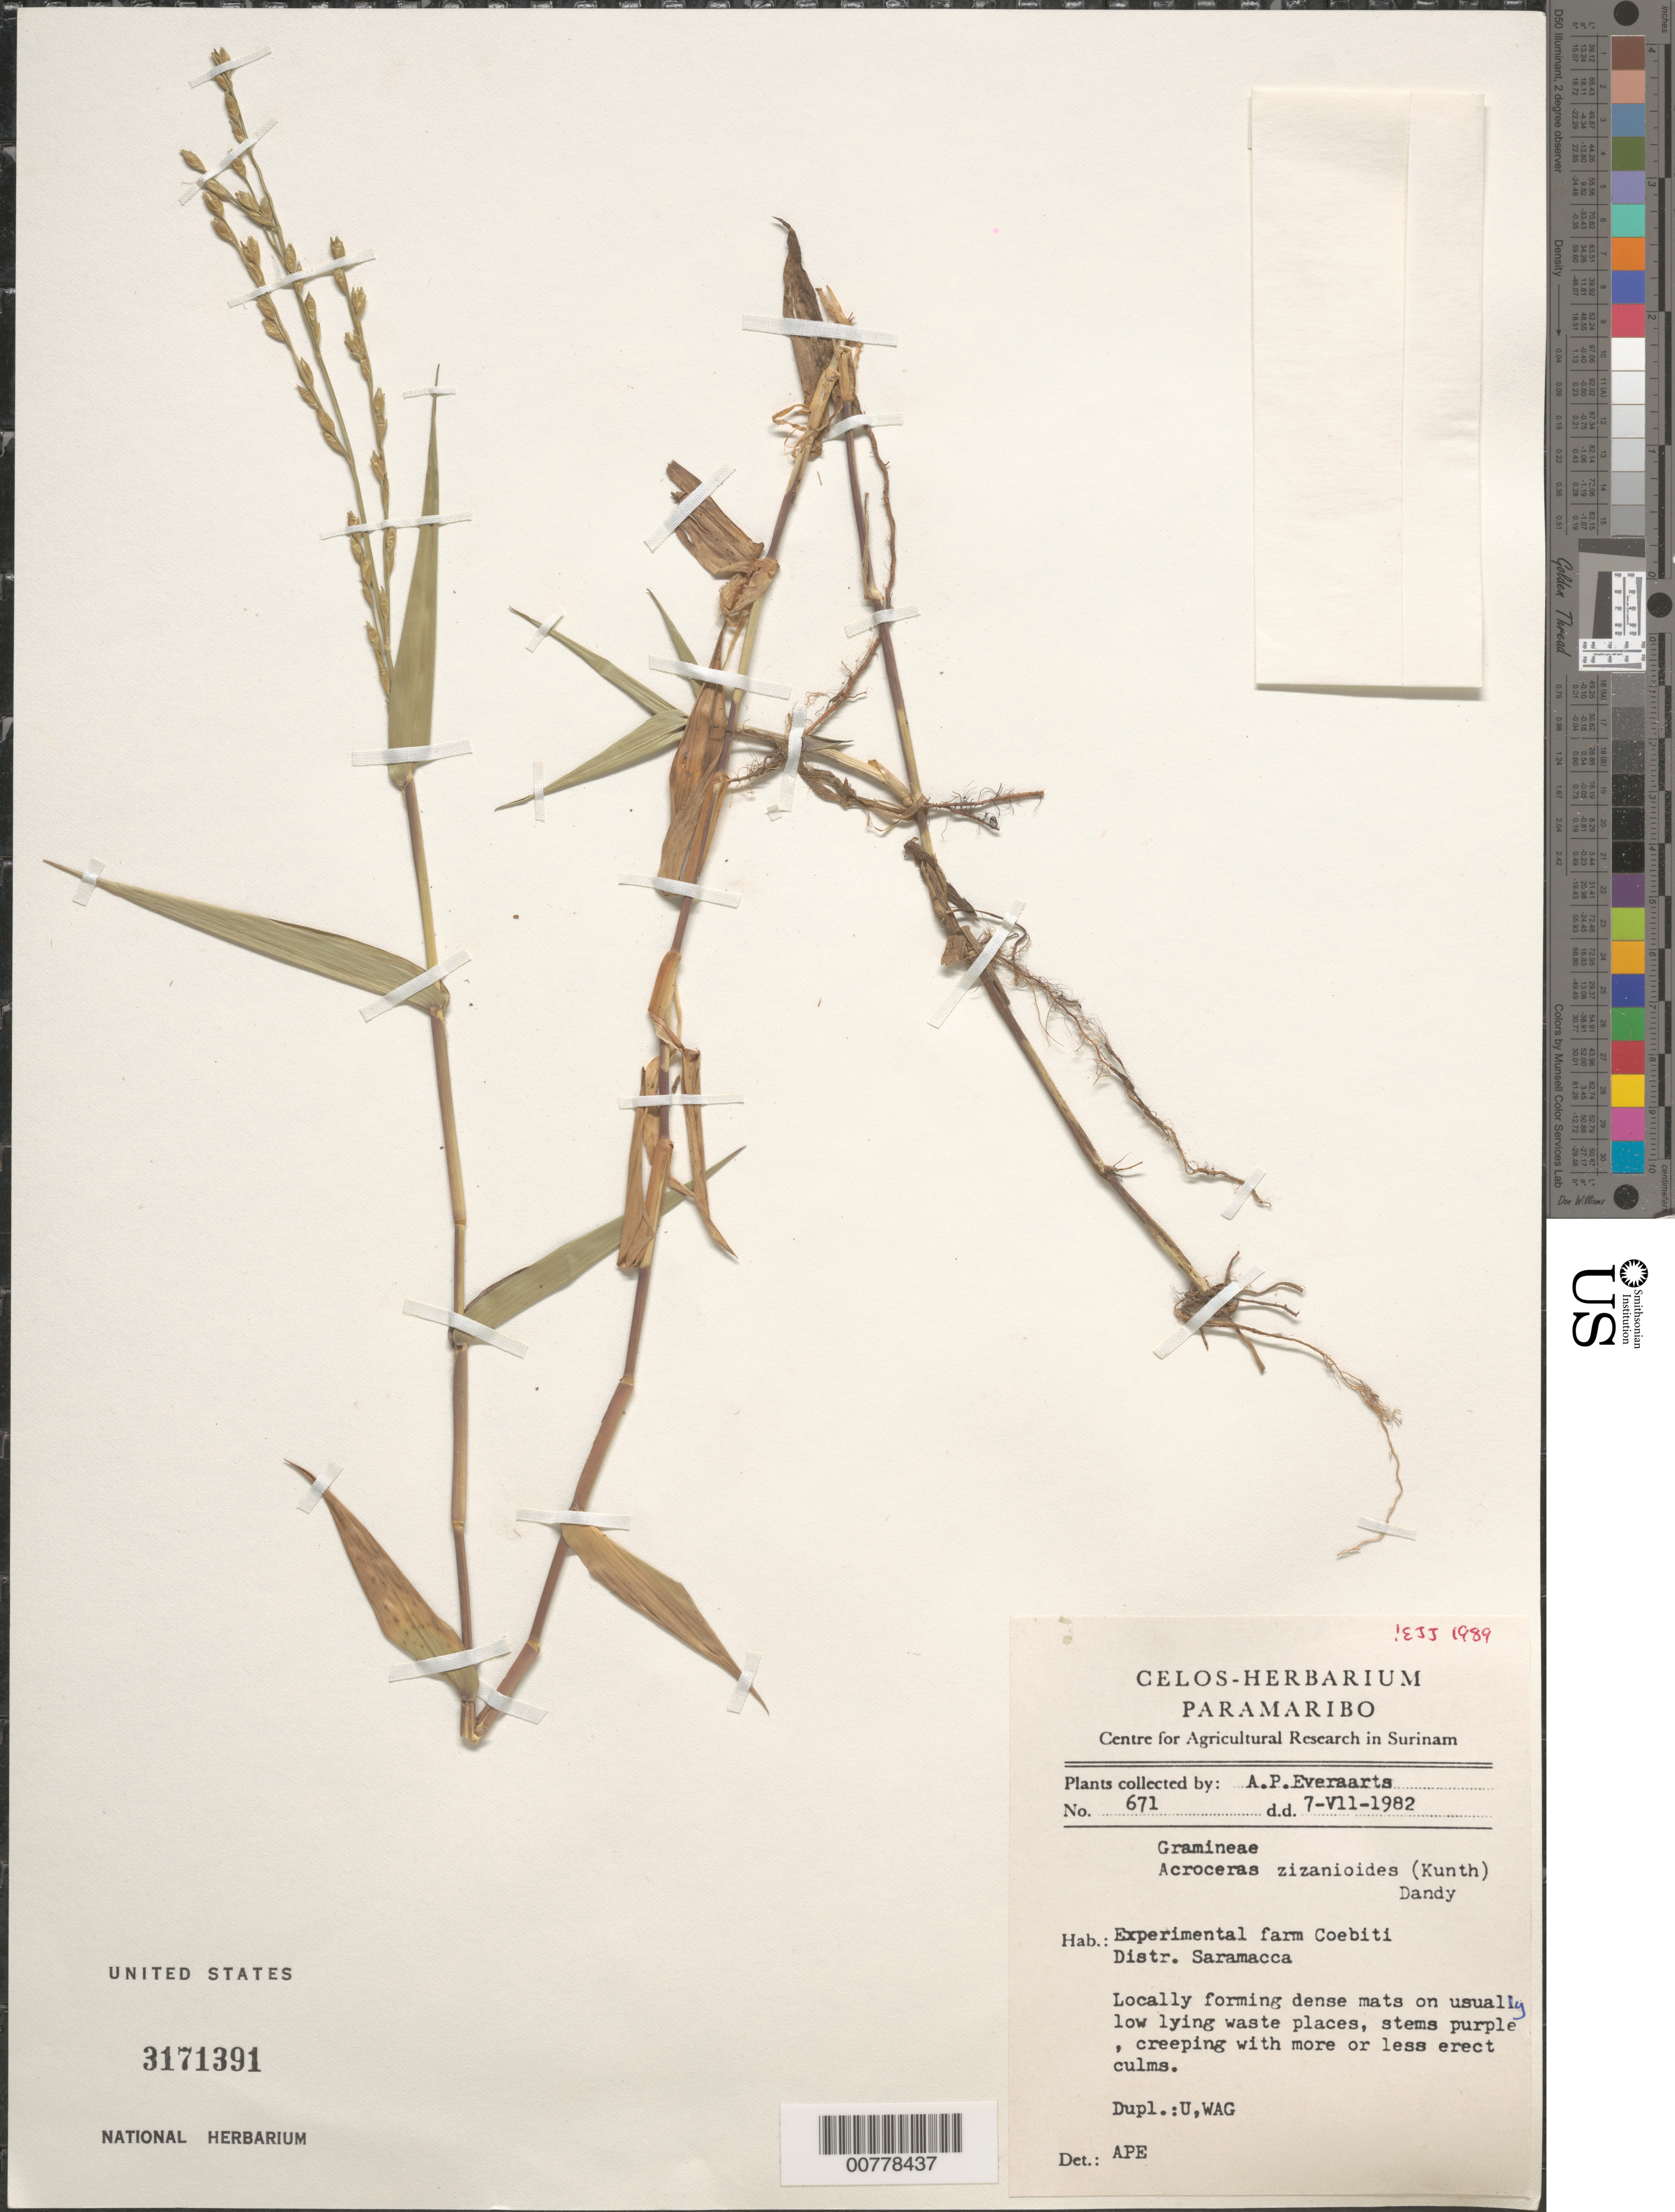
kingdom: Plantae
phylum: Tracheophyta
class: Liliopsida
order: Poales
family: Poaceae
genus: Acroceras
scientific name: Acroceras zizanioides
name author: (Kunth) Dandy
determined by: Judziewicz, E. J.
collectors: A. Everaarts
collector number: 671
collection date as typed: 7-Jul-82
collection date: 1982-07-07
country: Suriname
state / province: Saramacca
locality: Coebiti Experimental Farm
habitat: On usually low lying waste places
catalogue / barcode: US 3171391